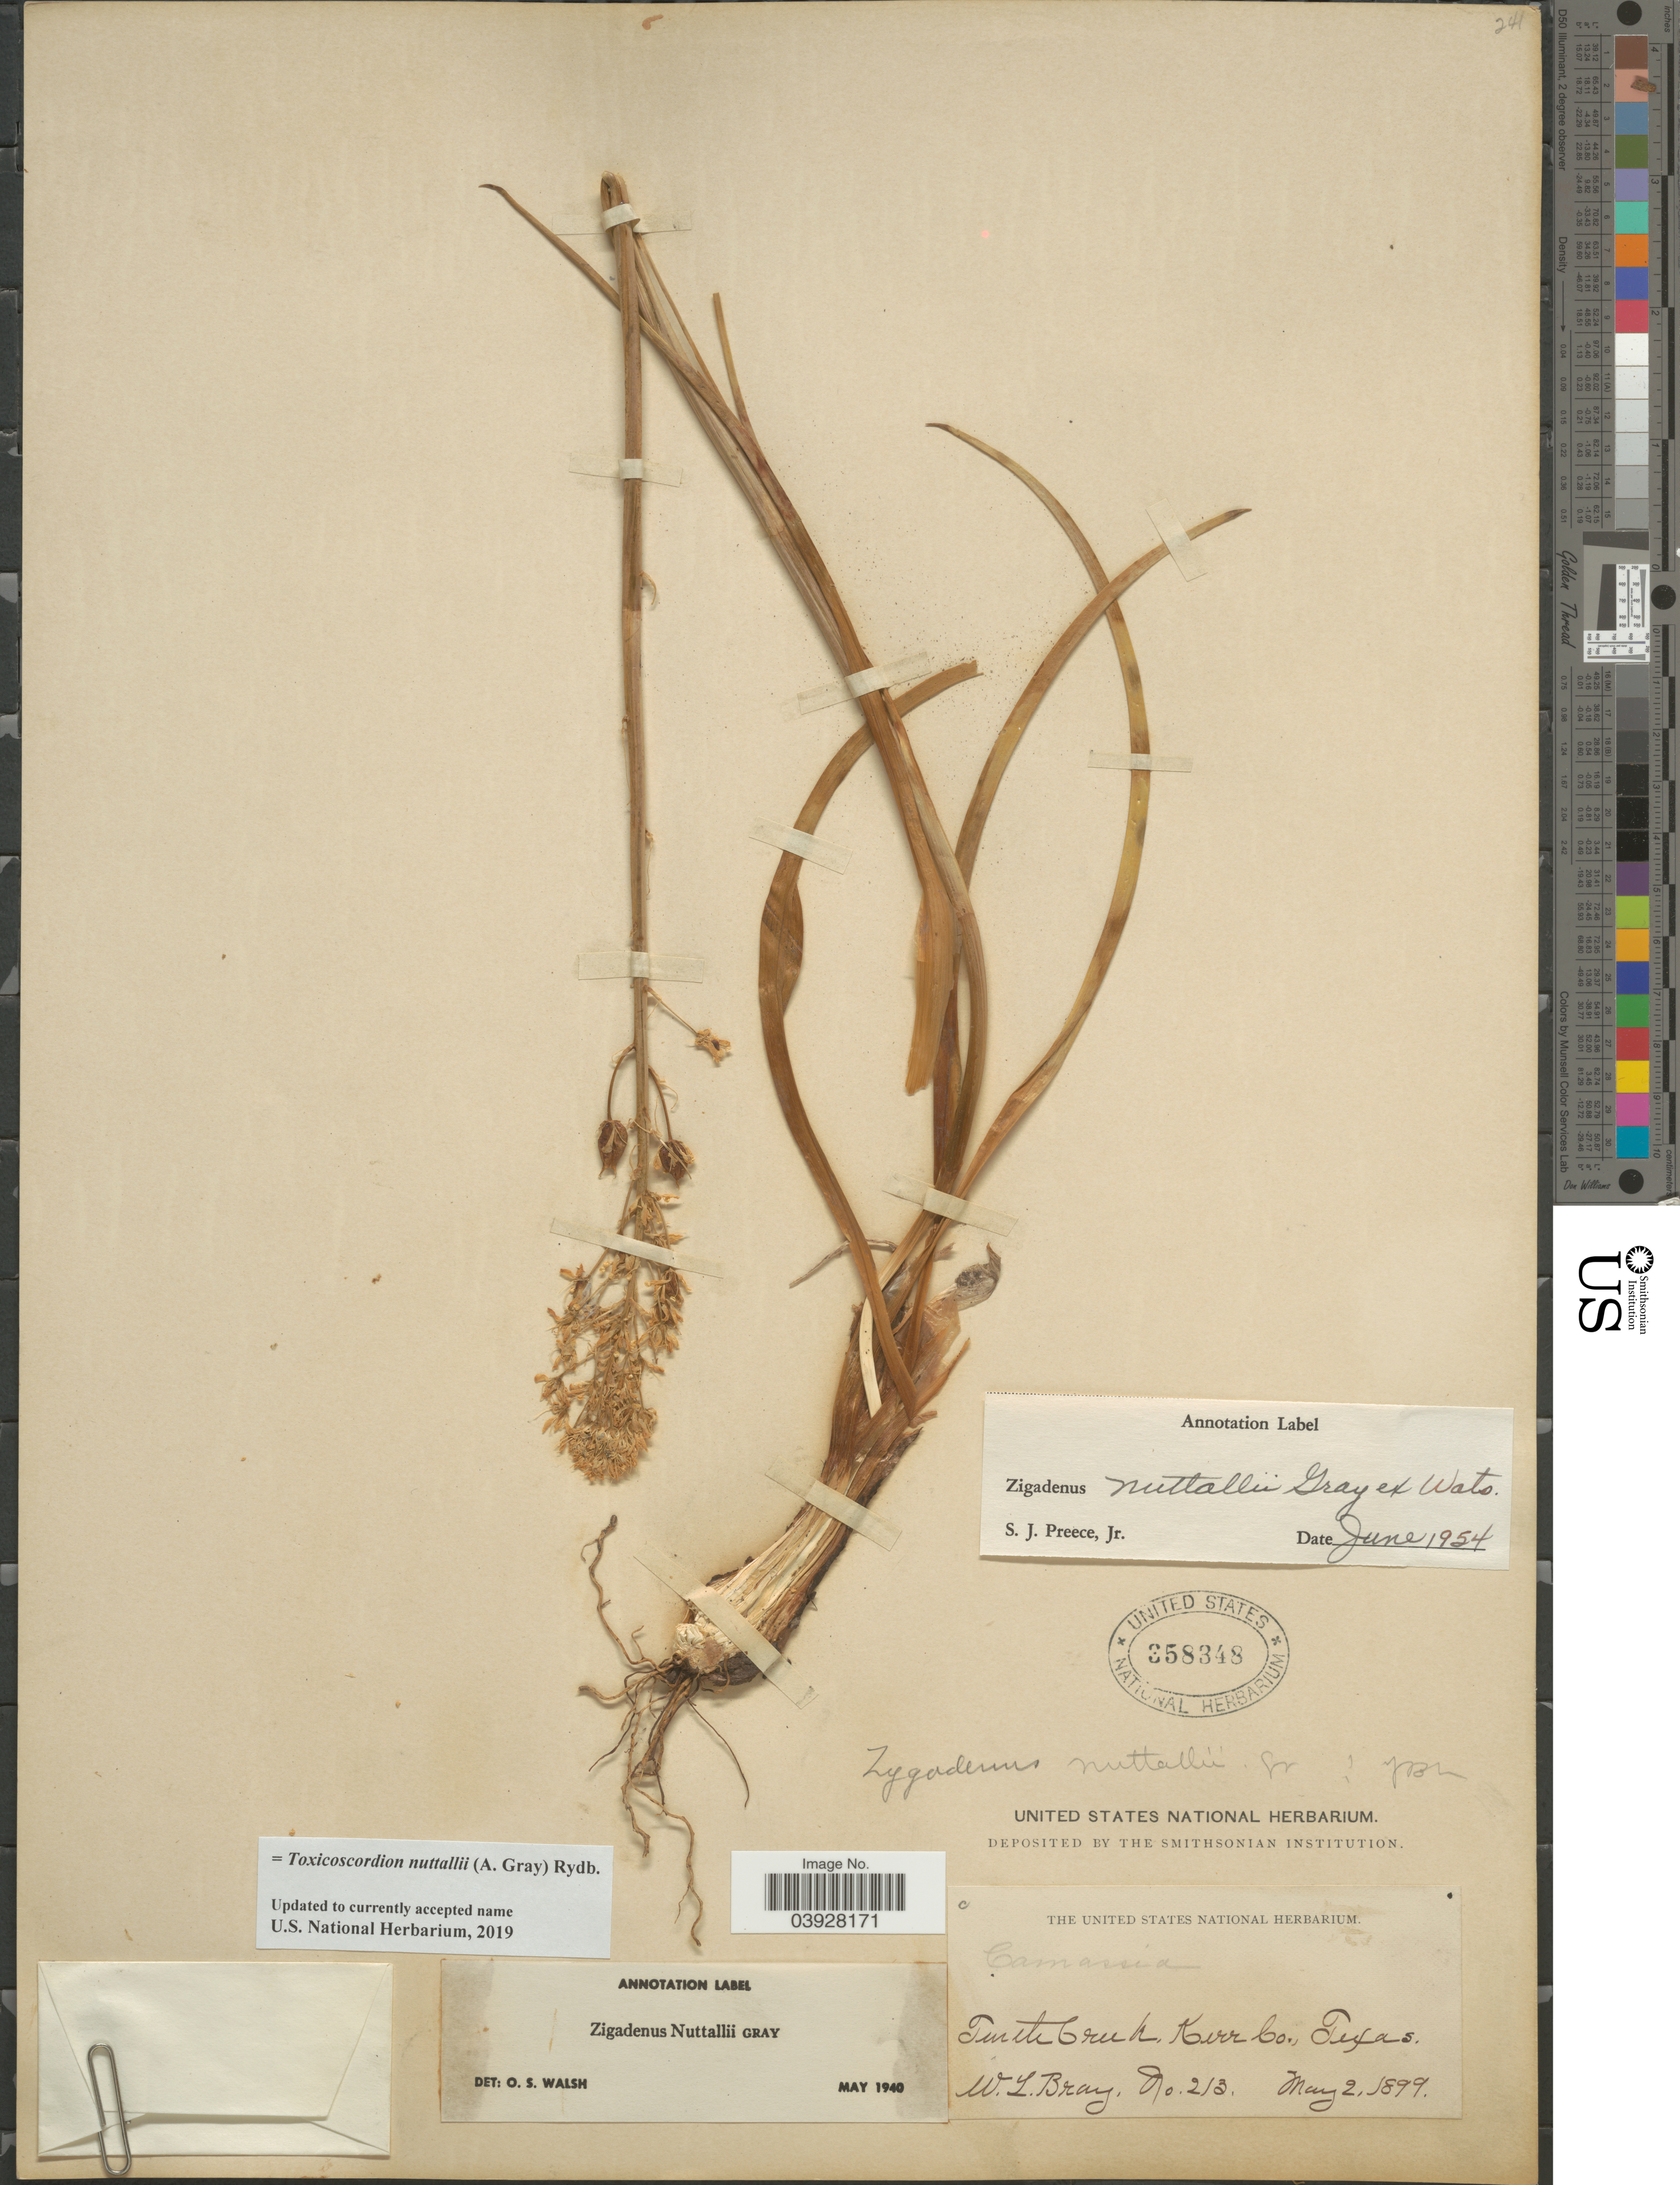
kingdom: Plantae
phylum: Tracheophyta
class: Liliopsida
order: Liliales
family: Melanthiaceae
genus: Toxicoscordion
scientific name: Toxicoscordion nuttallii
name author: (A. Gray) Rydb.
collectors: W. L. Bray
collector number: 213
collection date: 1899-05-02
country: United States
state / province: Texas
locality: Tenth Creek, Kerr Co.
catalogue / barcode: US 358348